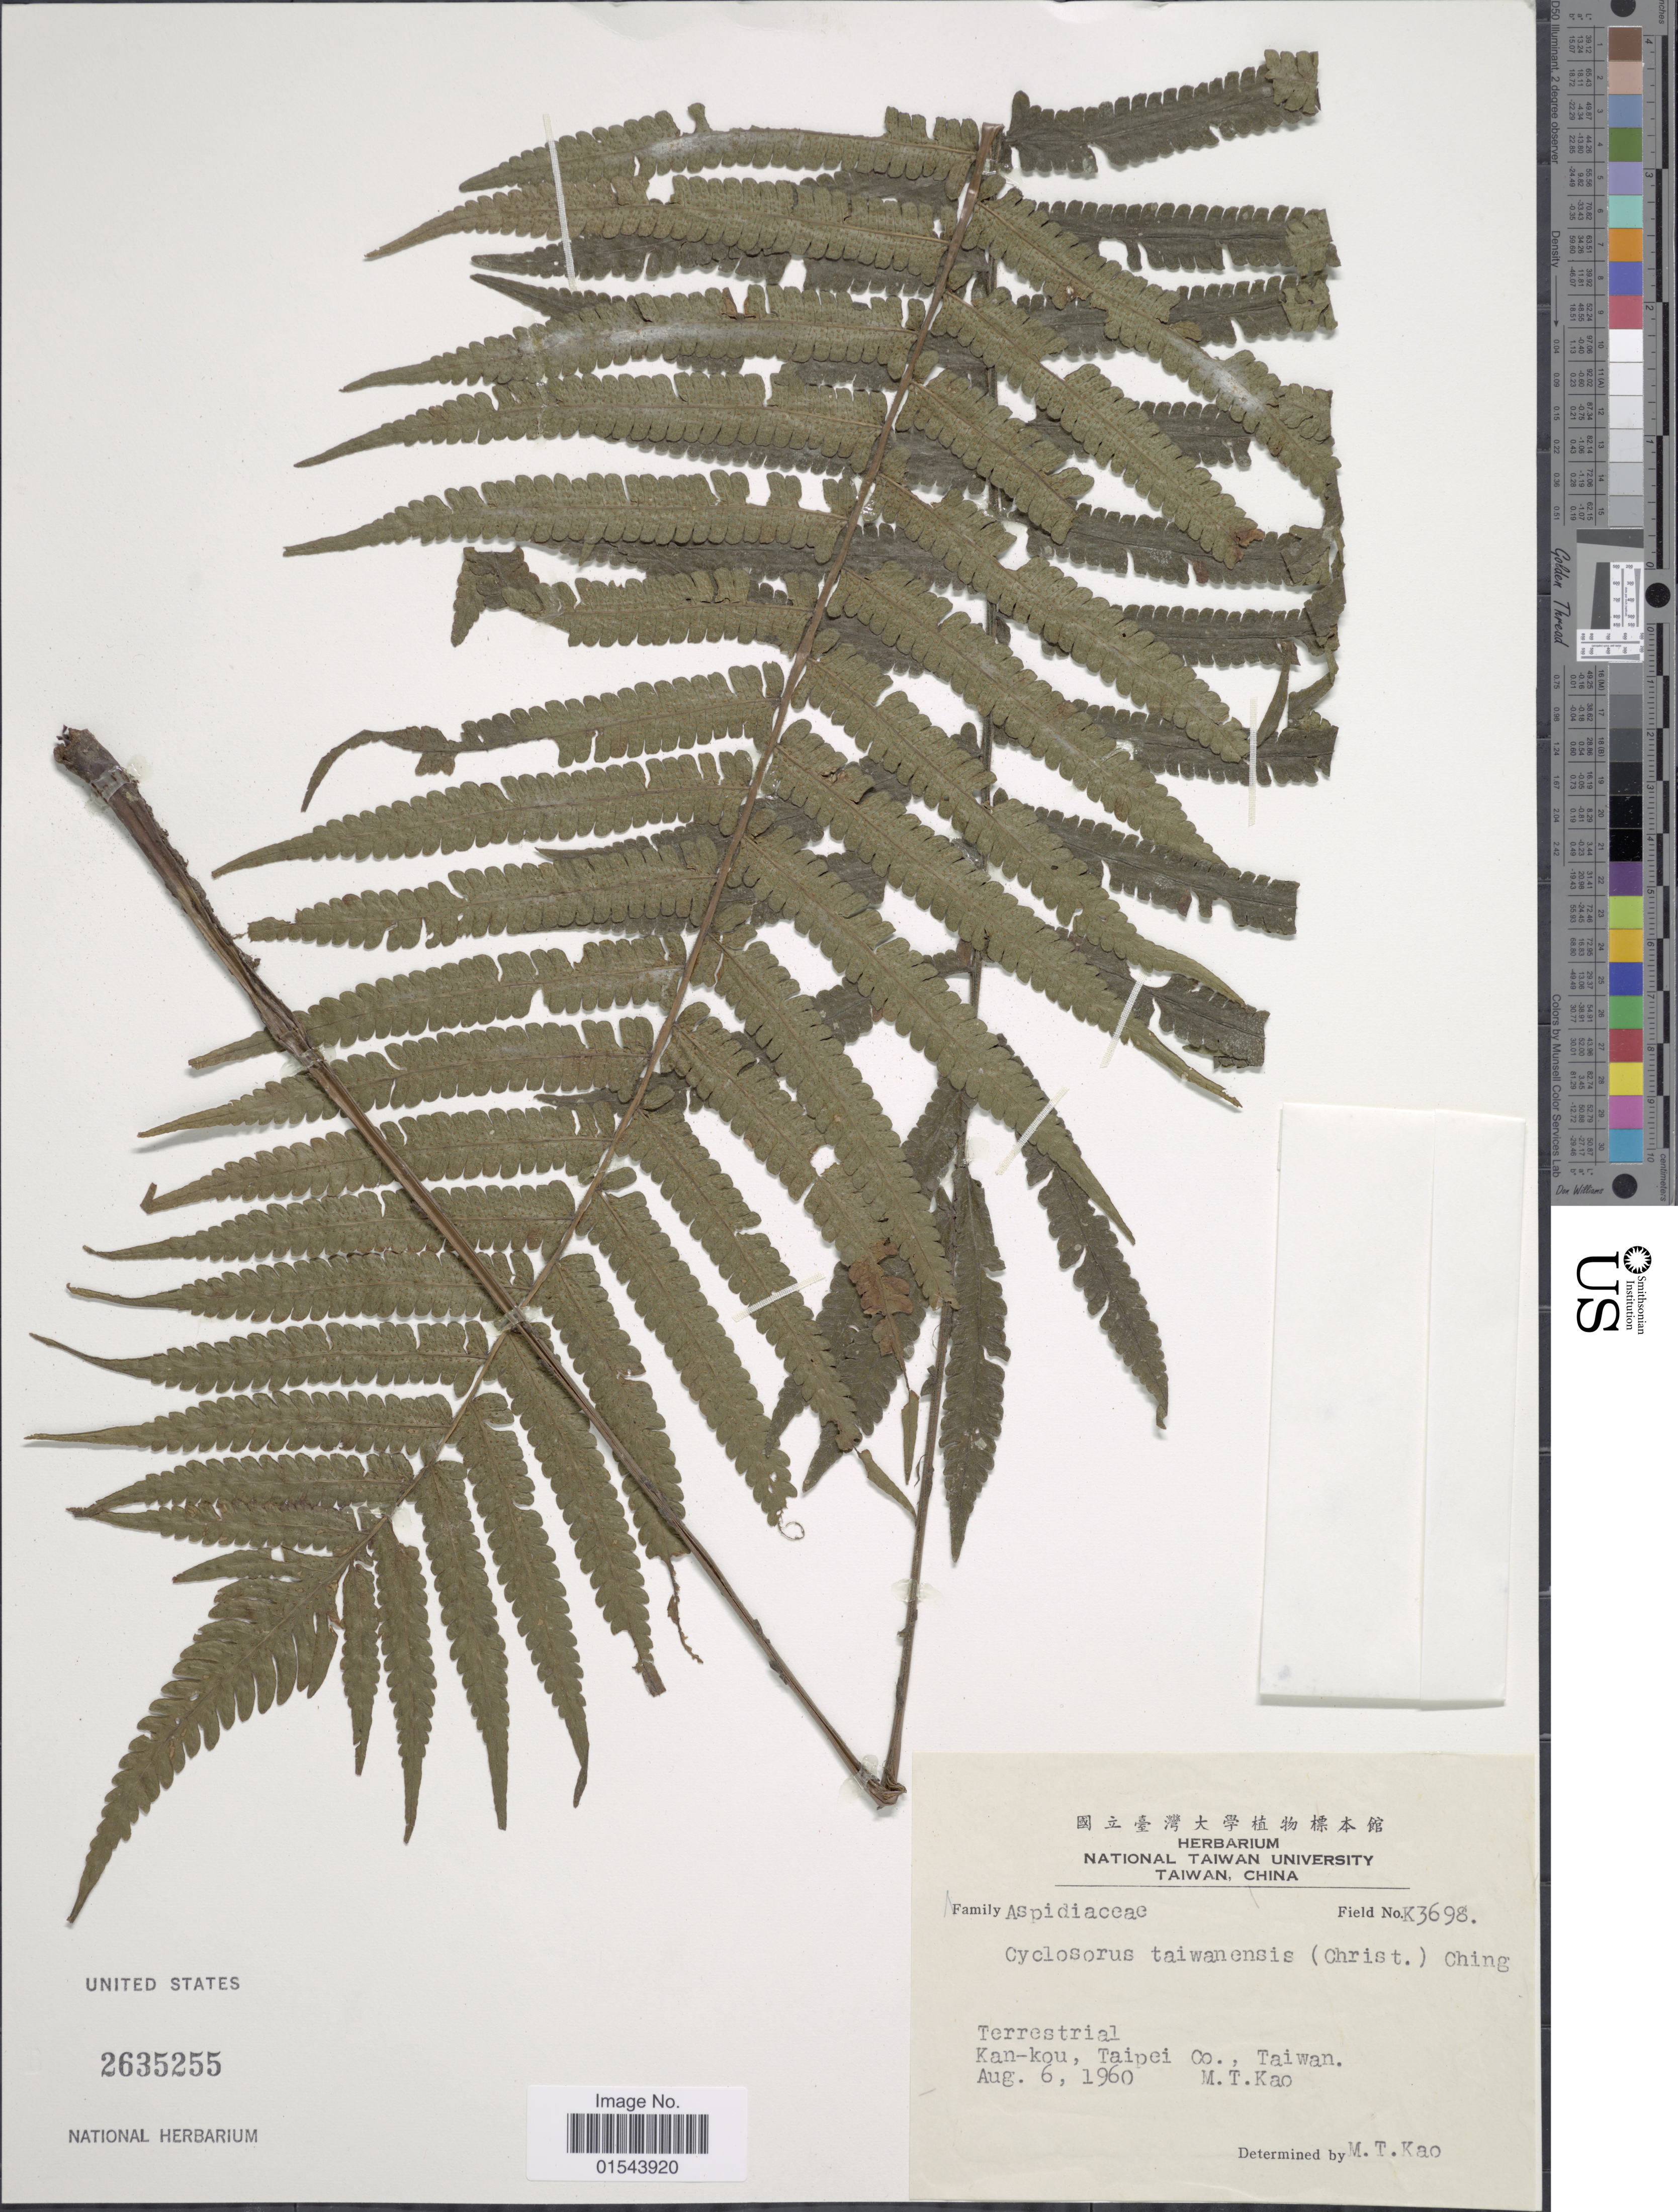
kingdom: Plantae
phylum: Tracheophyta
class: Polypodiopsida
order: Polypodiales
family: Thelypteridaceae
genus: Christella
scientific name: Christella taiwanensis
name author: (C. Chr.) Holttum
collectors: M. T. Kao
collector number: Field 3698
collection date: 1960-08-06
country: Taiwan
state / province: Taipei City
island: Taiwan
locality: Terrestr9ial. Kan-kou, Taipei Co.,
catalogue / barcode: US 2635255